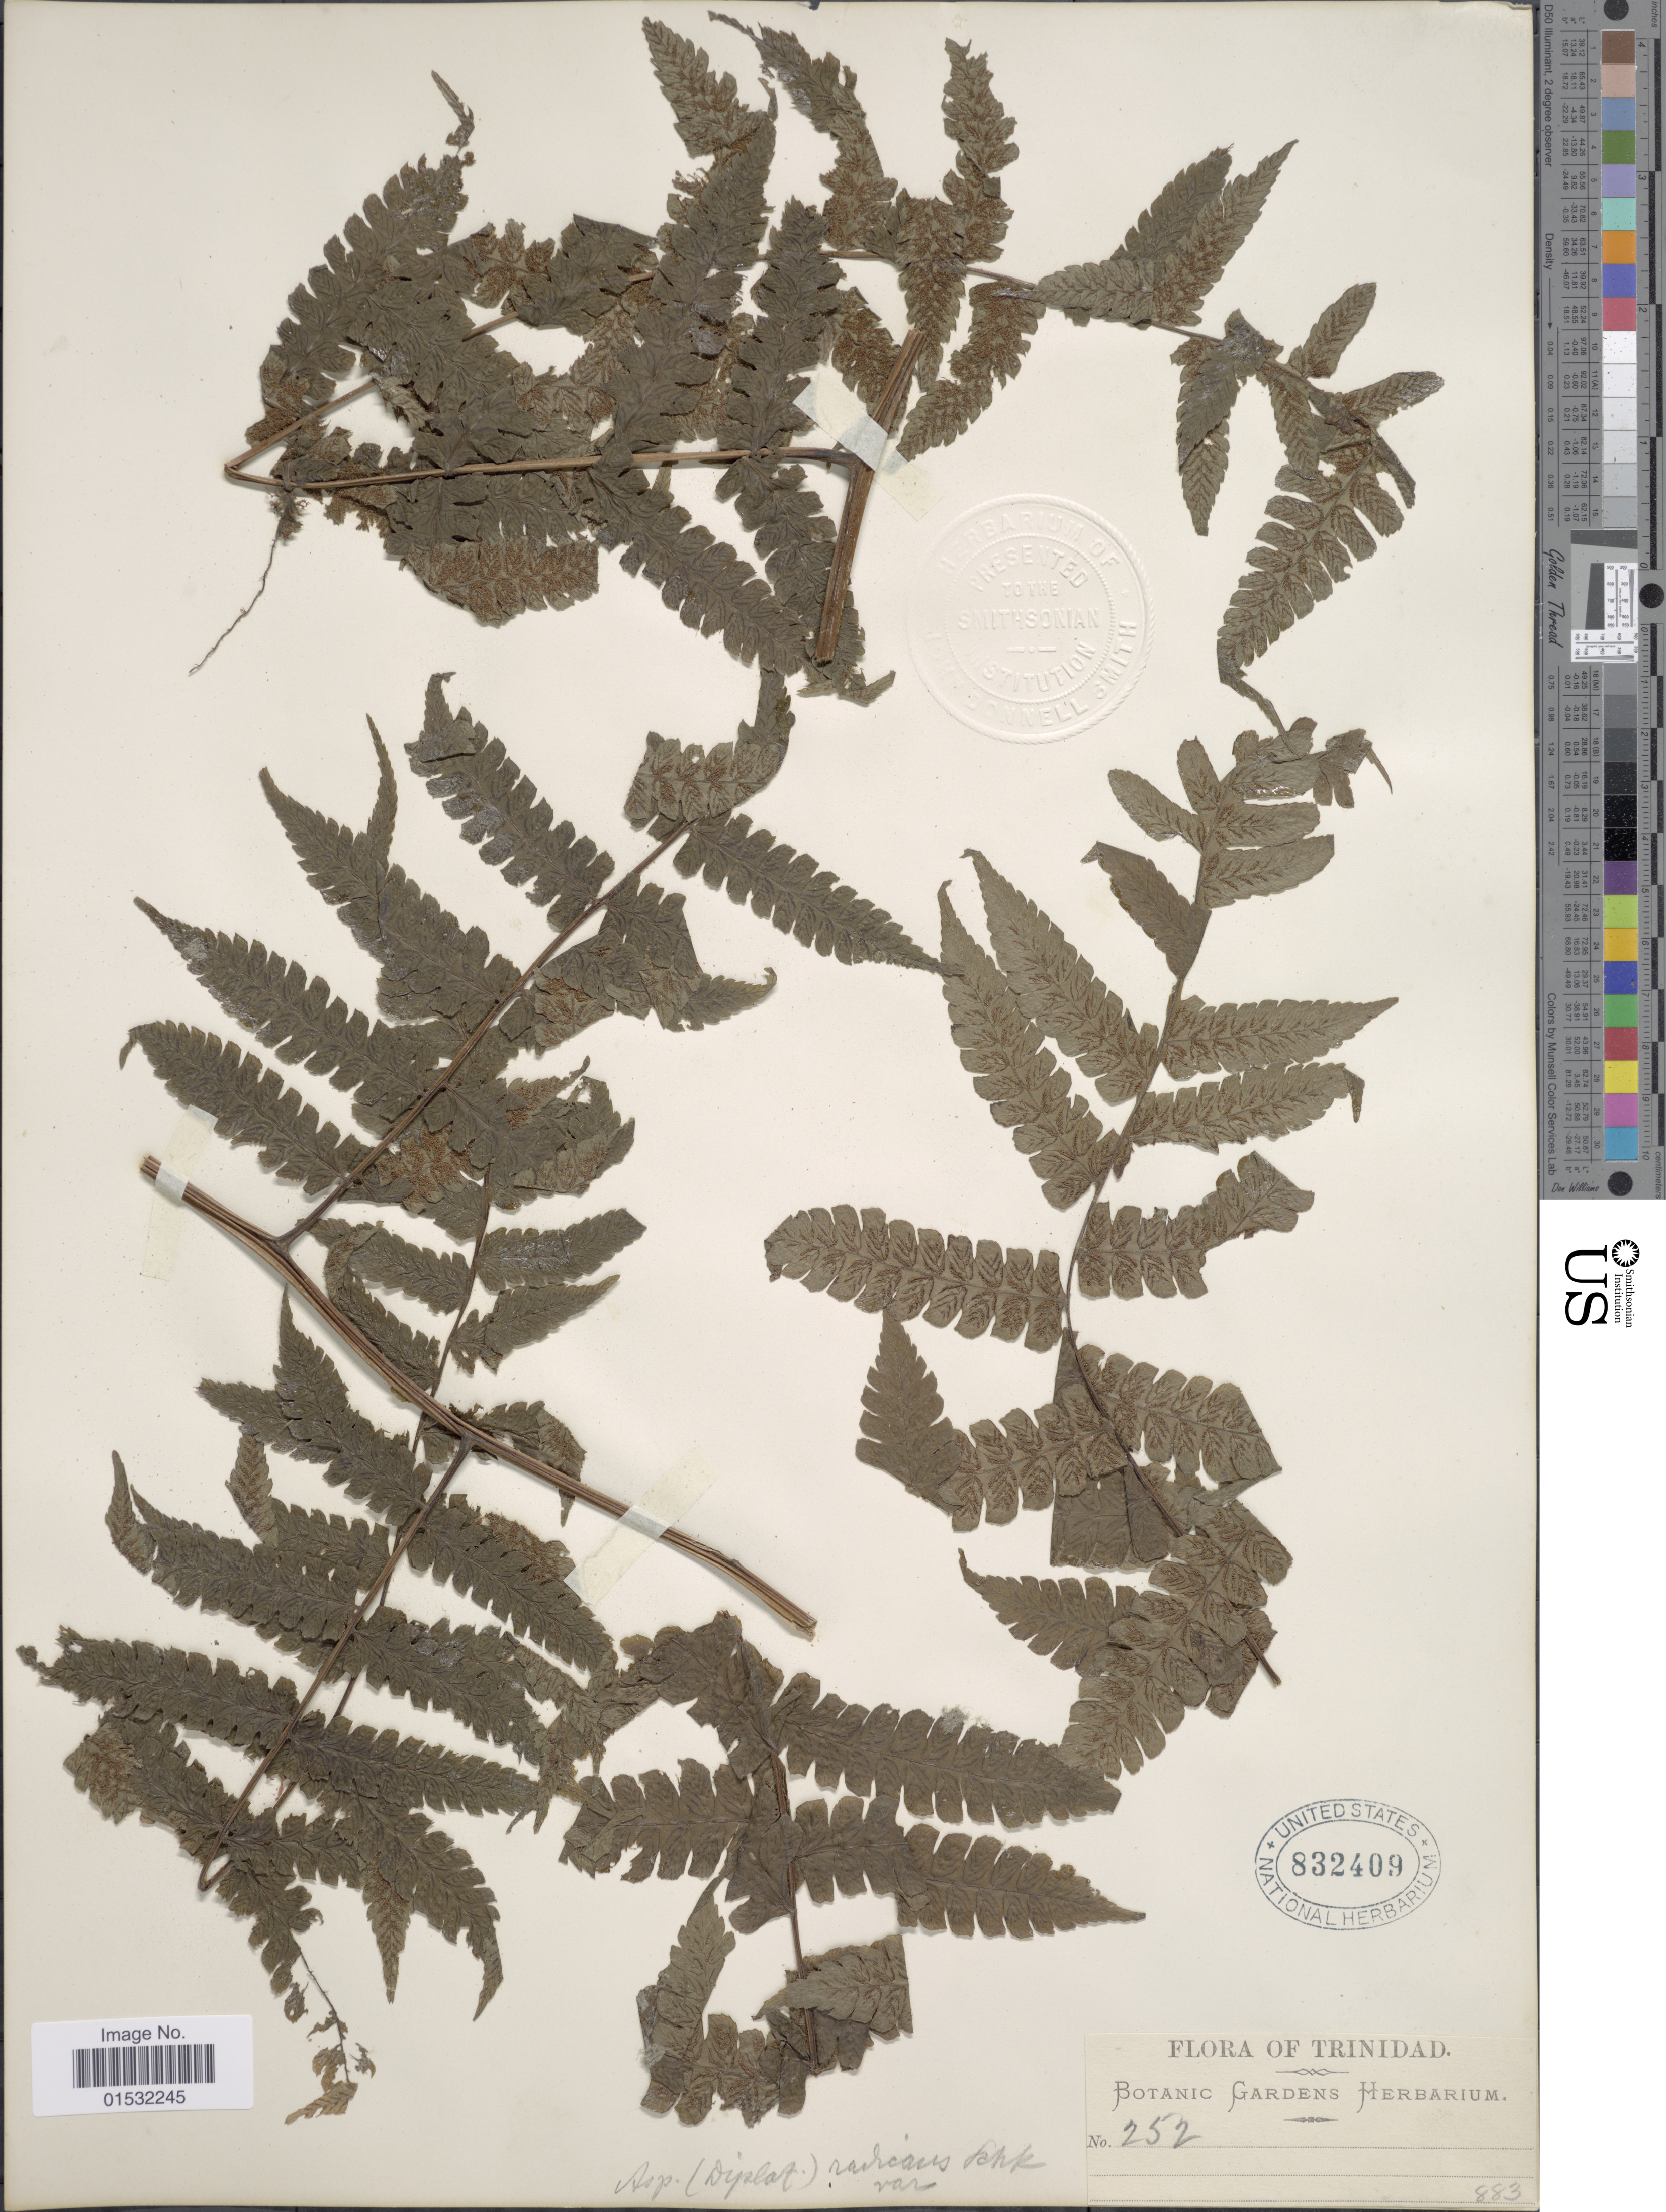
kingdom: Plantae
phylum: Tracheophyta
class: Polypodiopsida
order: Polypodiales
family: Athyriaceae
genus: Diplazium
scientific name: Diplazium expansum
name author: Willd.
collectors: Botanic Gardens Herbarium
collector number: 252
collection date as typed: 883?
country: Trinidad and Tobago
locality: Trinidad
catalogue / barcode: US 832409